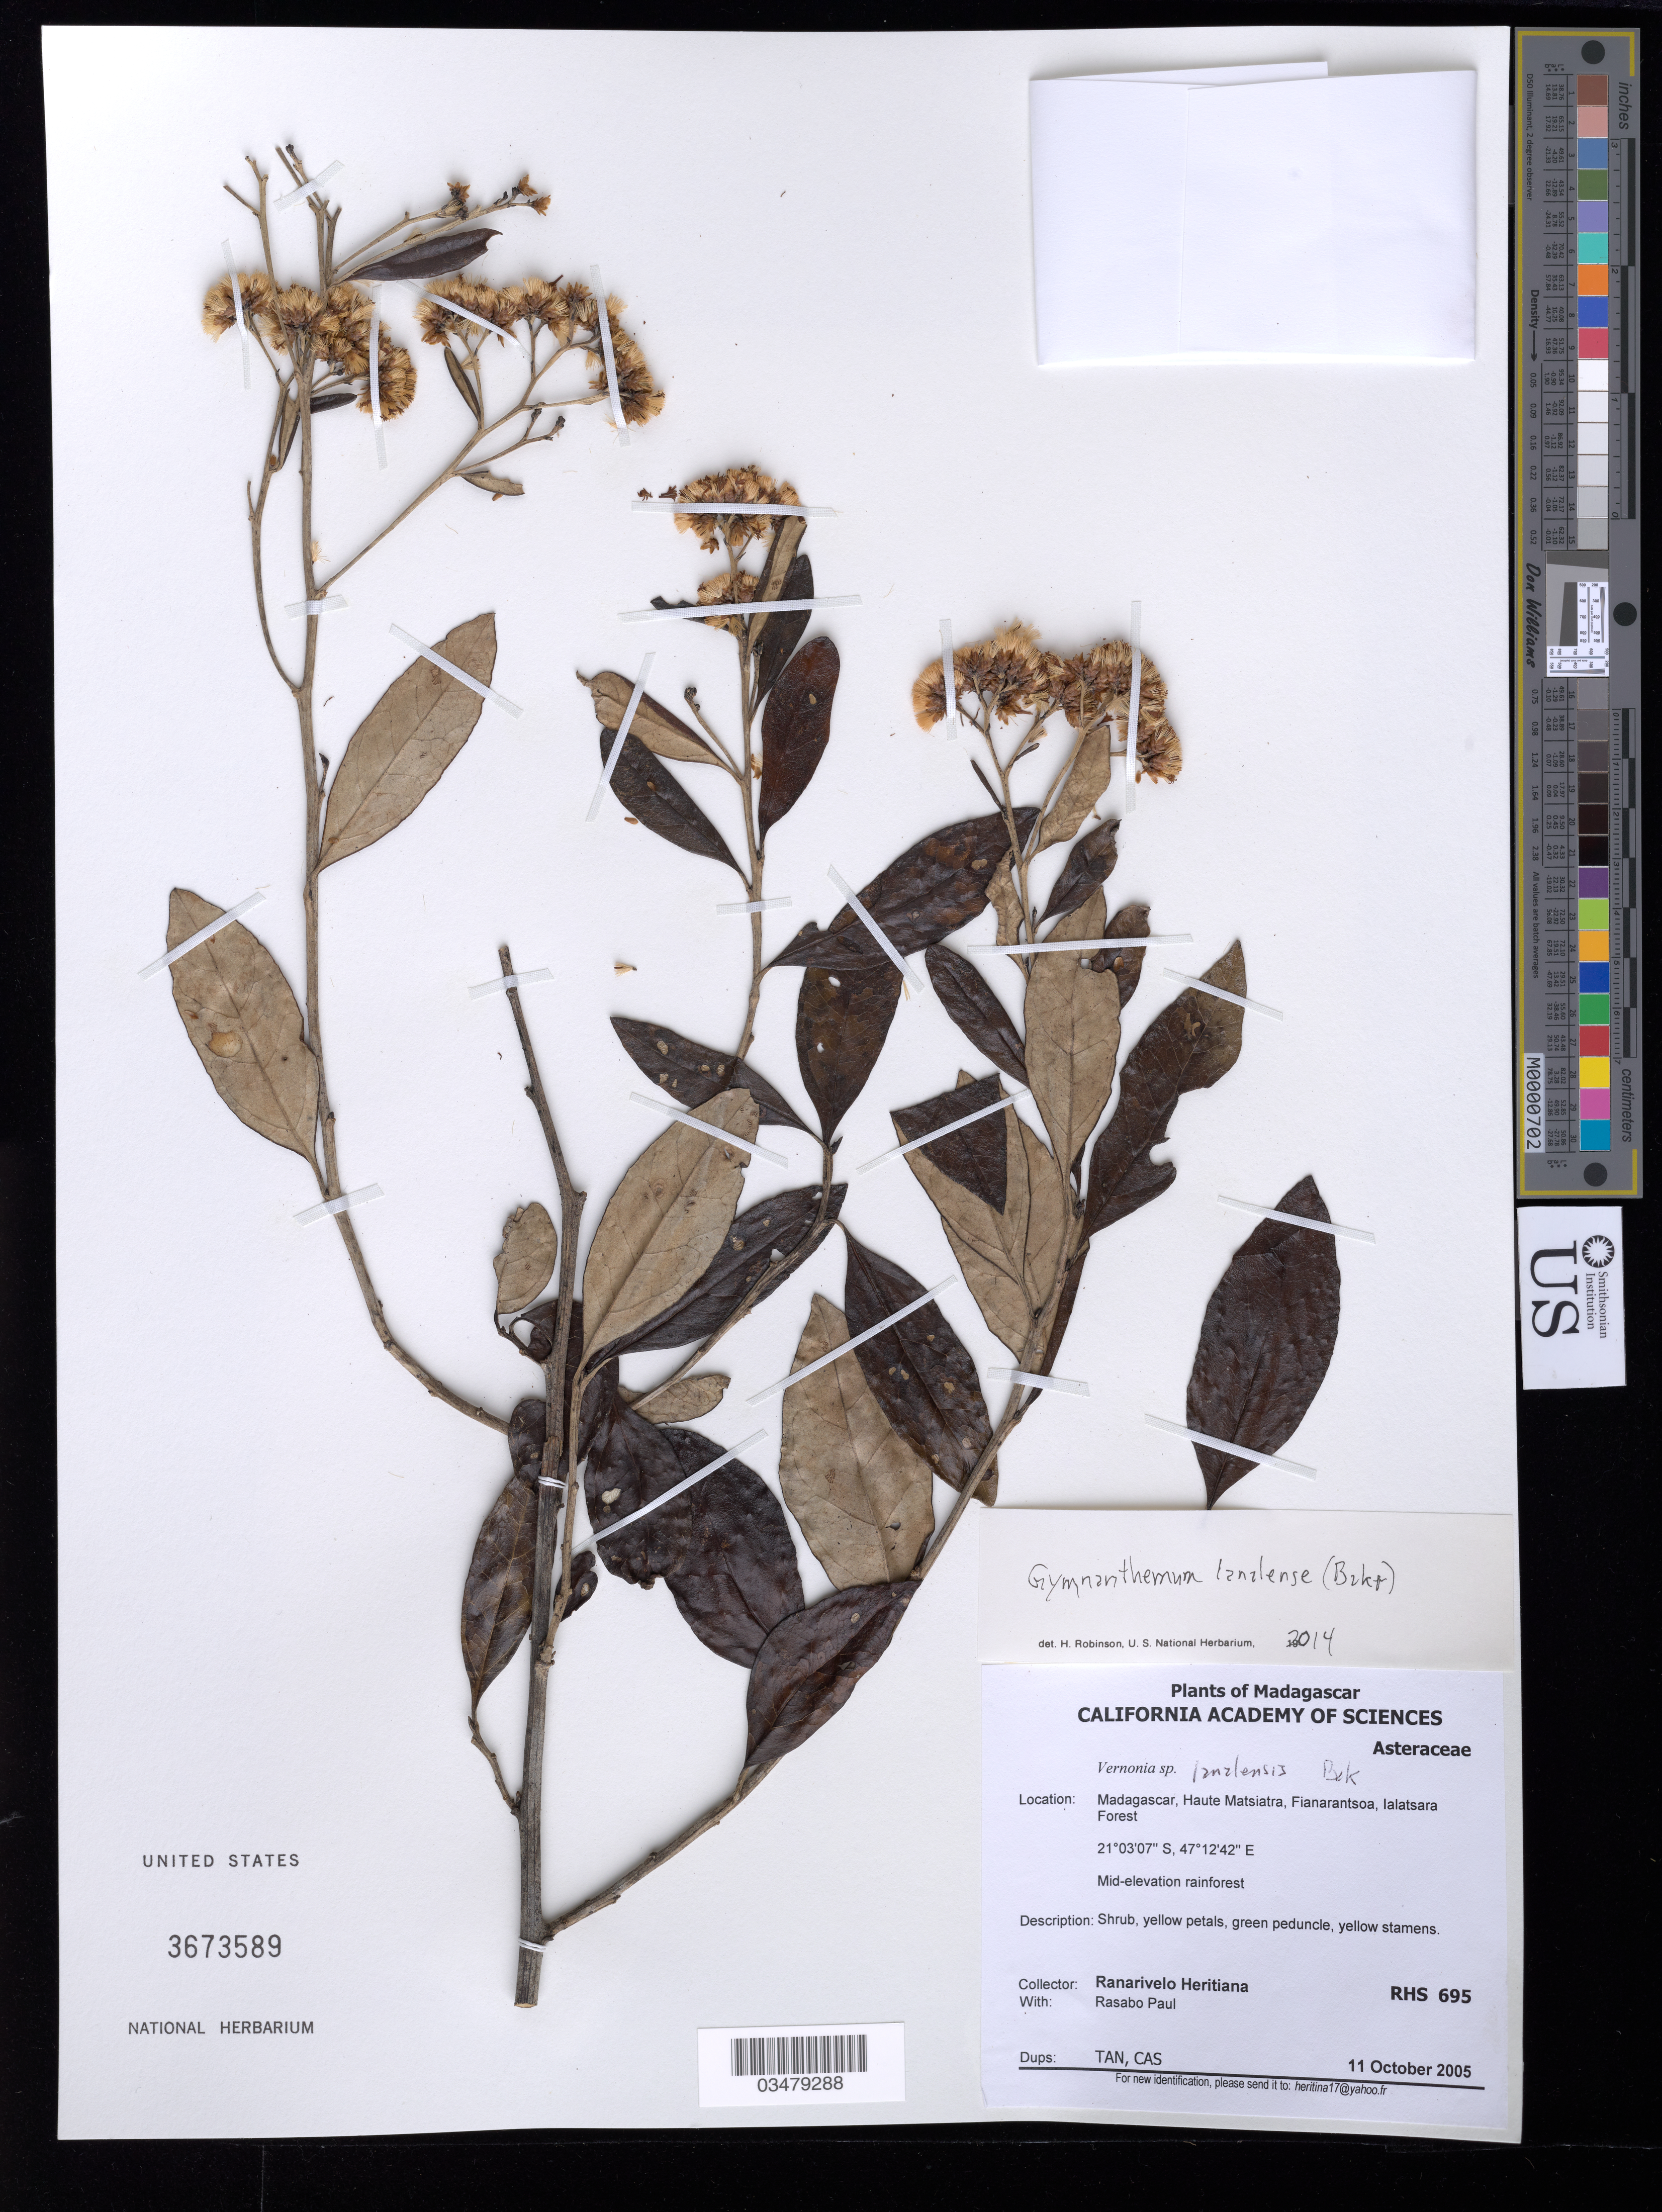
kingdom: Plantae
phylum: Tracheophyta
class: Magnoliopsida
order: Asterales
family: Asteraceae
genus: Gymnanthemum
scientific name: Gymnanthemum sp.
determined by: Robinson, Harold E., (US)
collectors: R. Heritiana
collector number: RHS 695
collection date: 2005-10-11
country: Madagascar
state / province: Haute Matsiatra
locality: Haute Matsiatra, Ialatsara Forest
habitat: Mid-elevation rainforest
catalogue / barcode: US 3673589